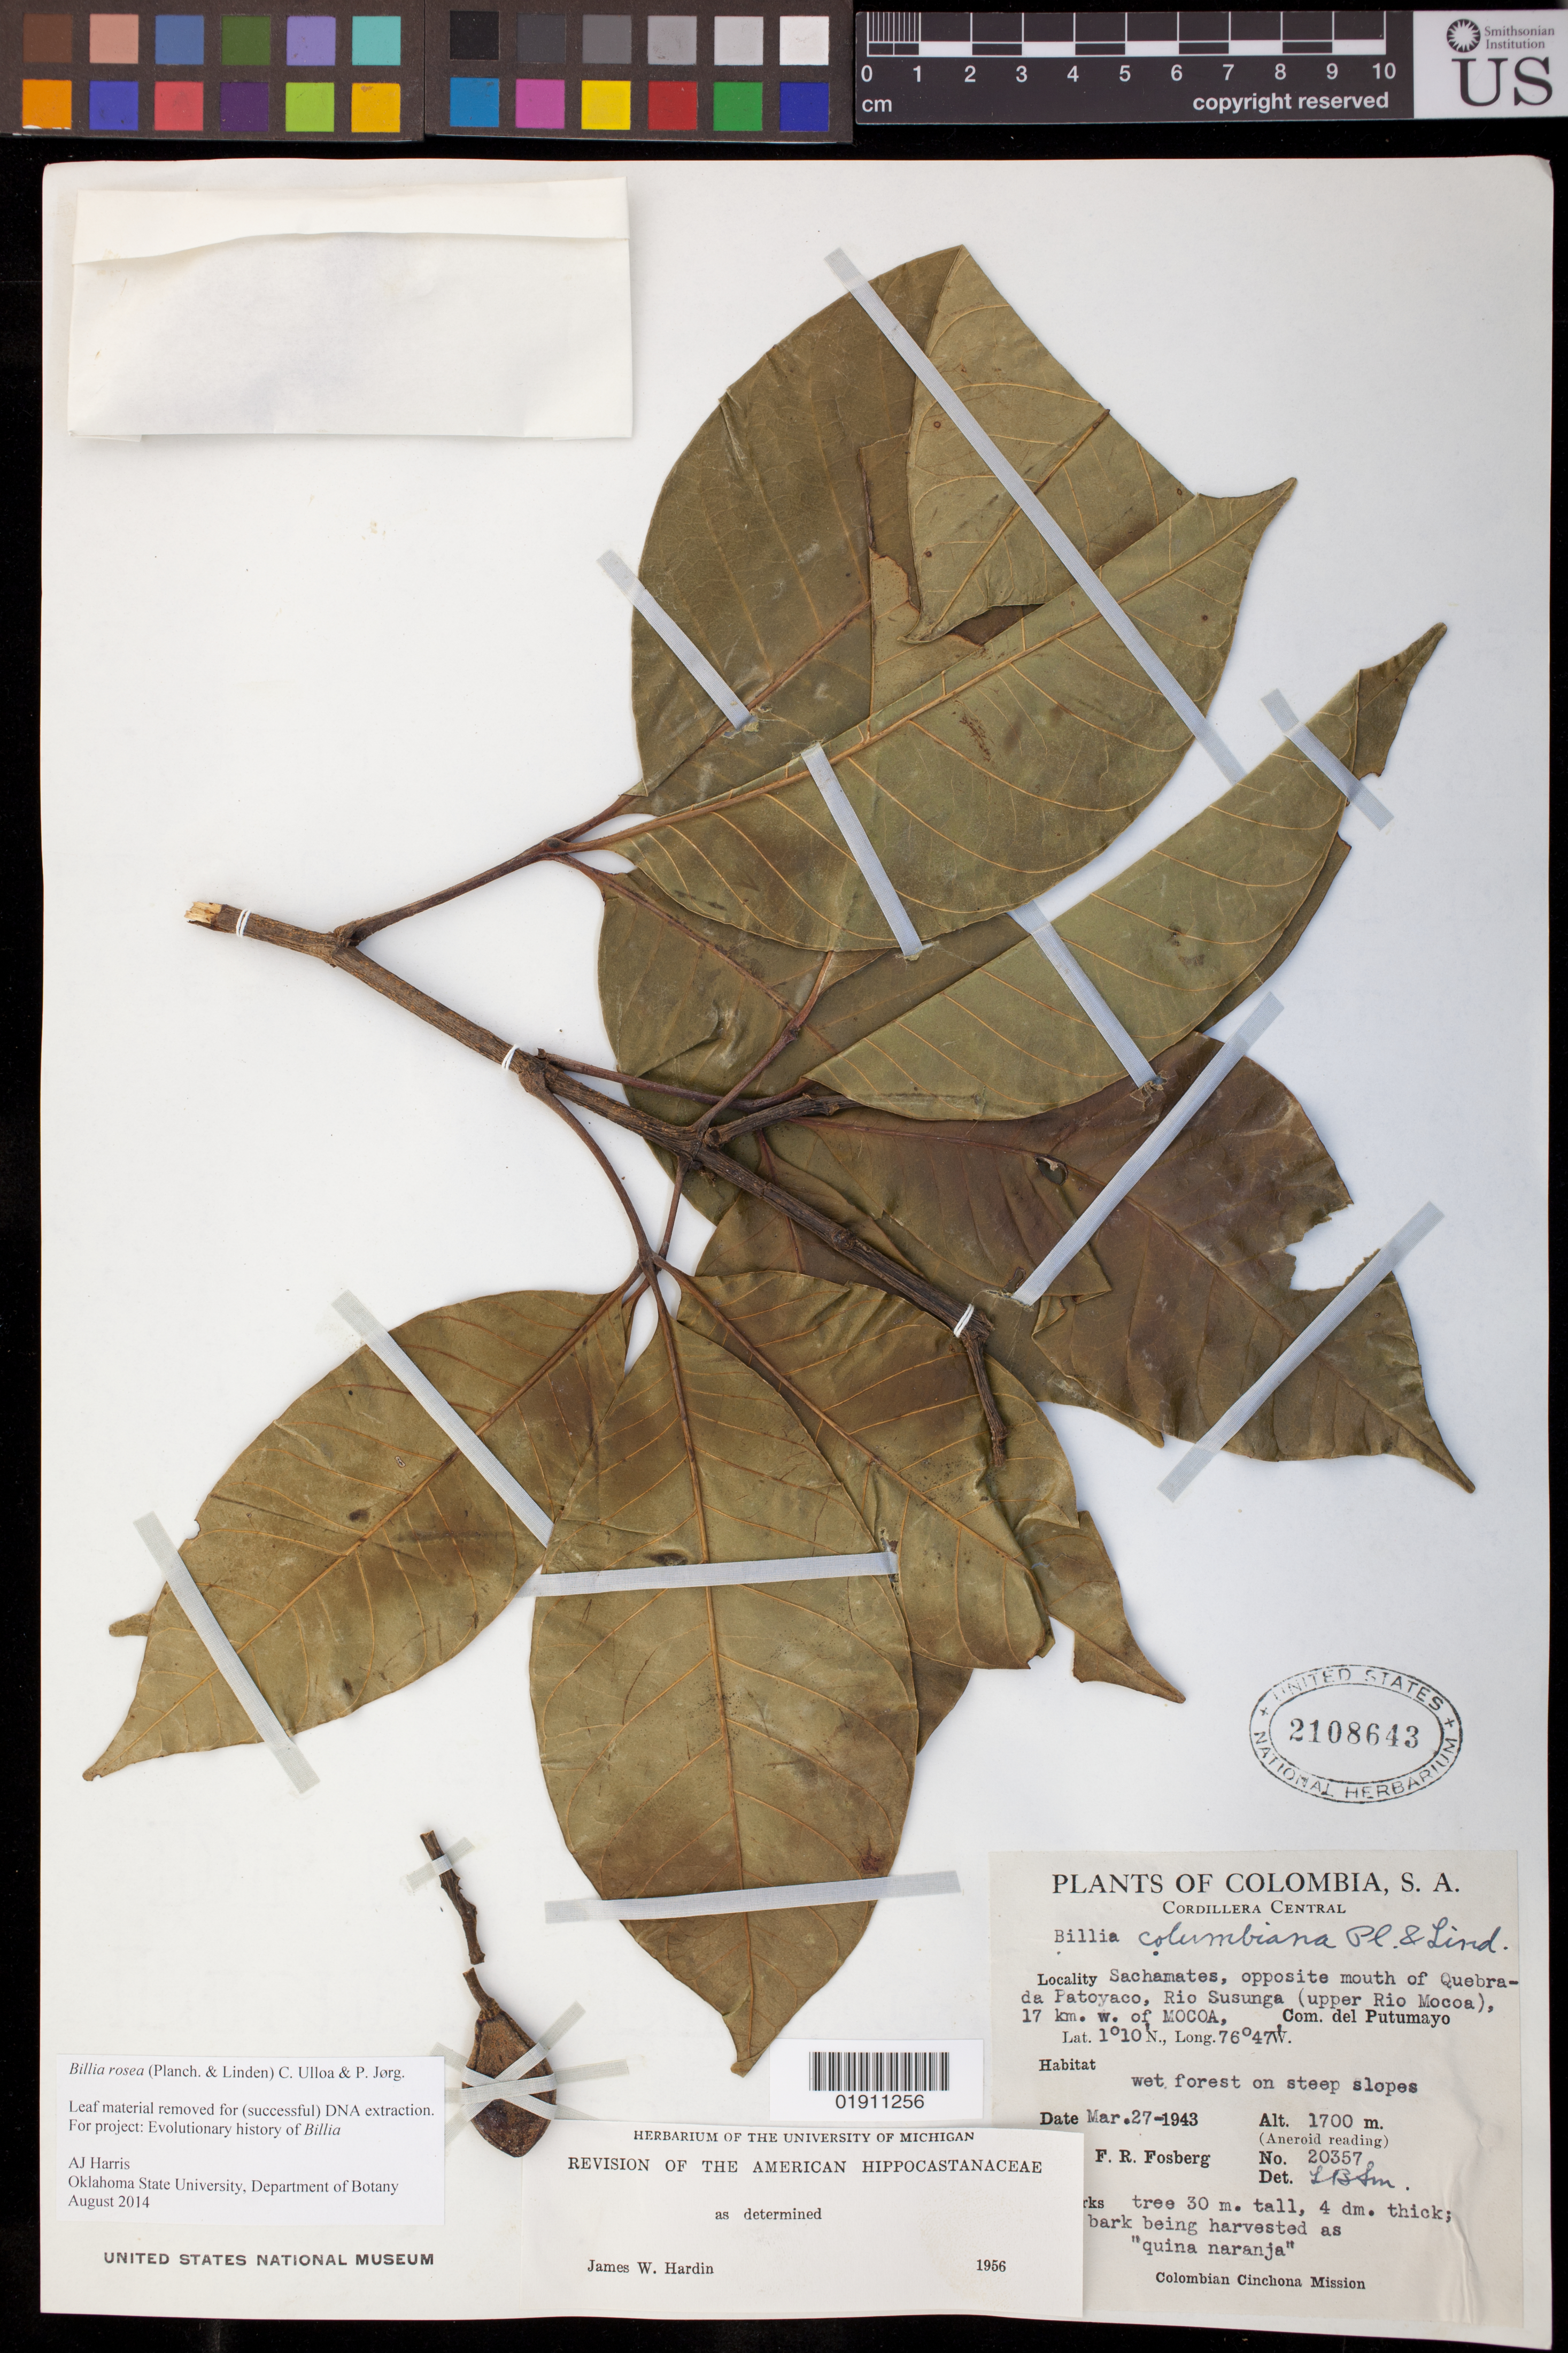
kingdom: Plantae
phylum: Tracheophyta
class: Magnoliopsida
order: Sapindales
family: Sapindaceae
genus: Billia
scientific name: Billia rosea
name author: (Planch. & Linden) C. Ulloa & P.M. Jørg.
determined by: Harris, A. J.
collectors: F. R. Fosberg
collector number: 20357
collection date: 1943-03-27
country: Colombia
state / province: Putumayo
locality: Sachamates, opposite mouth of Quebrada Patoyaco, Rio Susunga (upper Rio Mocoa), 17 km. w. of MOCOA,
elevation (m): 1700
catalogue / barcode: US 2108643